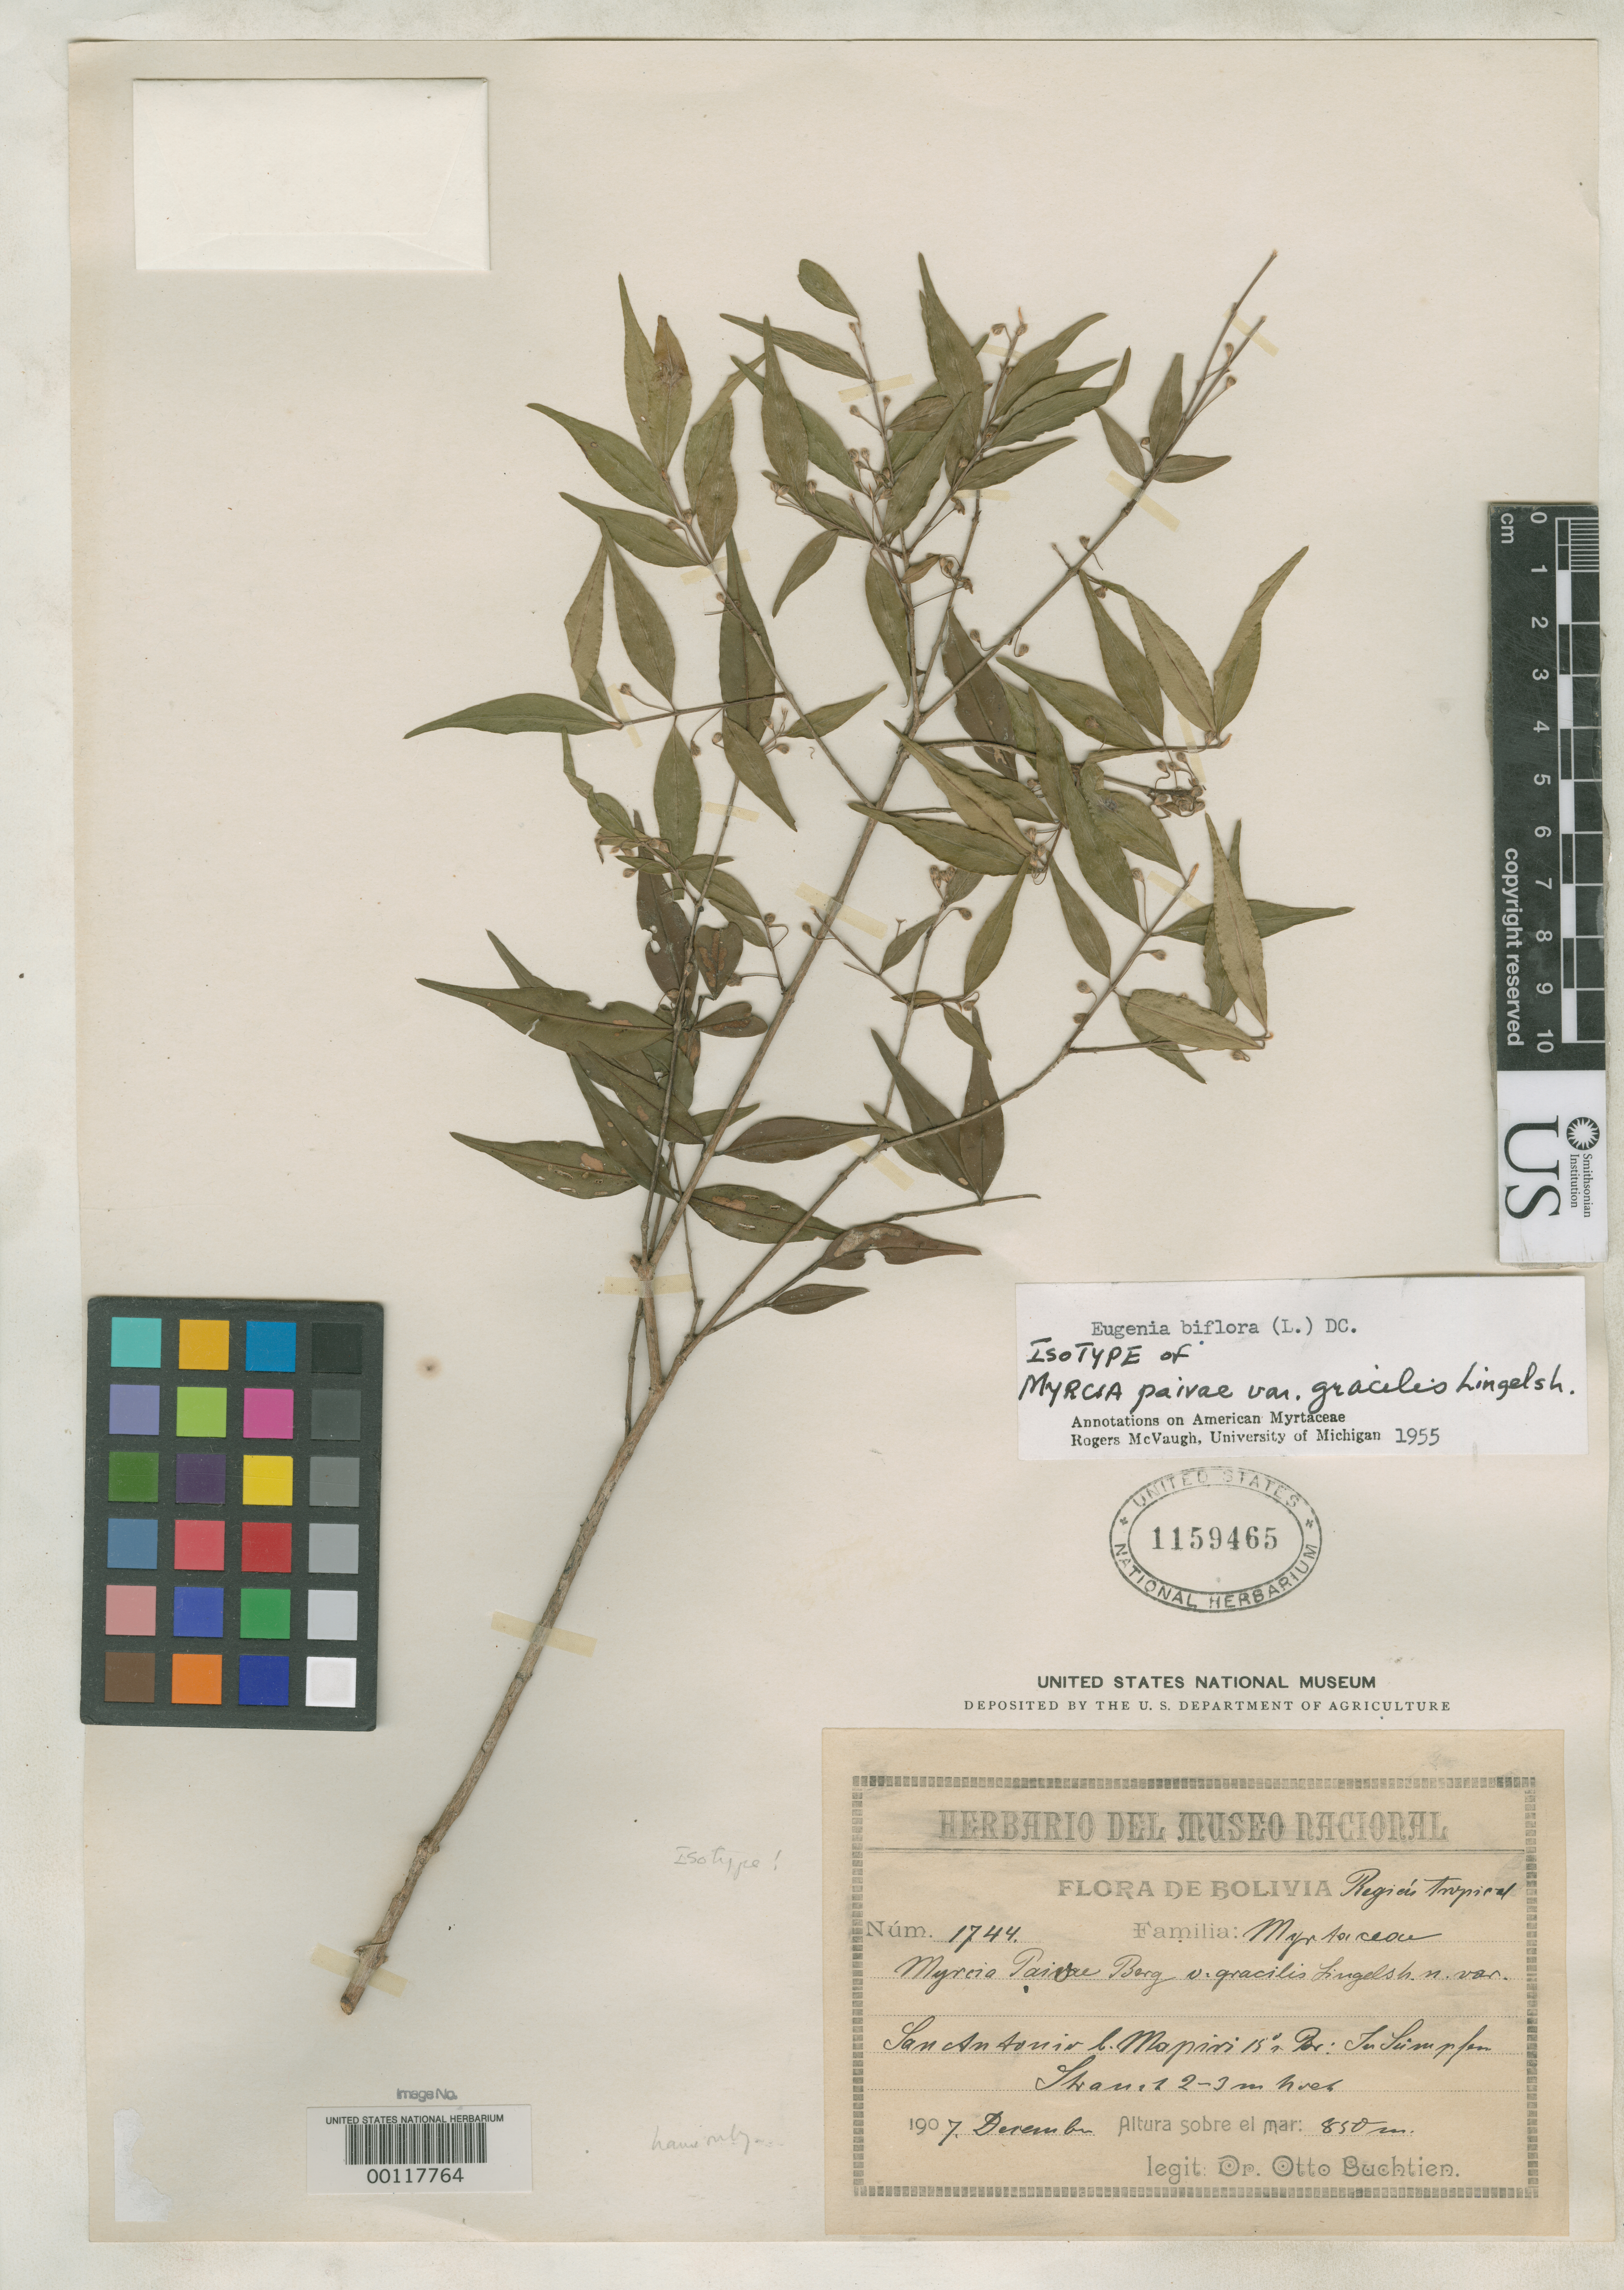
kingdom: Plantae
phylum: Tracheophyta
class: Magnoliopsida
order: Myrtales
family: Myrtaceae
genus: Myrcia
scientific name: Myrcia paivae var. gracilis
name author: Lingelsh.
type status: Isotype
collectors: O. Buchtien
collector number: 1744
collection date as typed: Dec 1907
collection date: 1907-12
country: Bolivia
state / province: La Paz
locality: Mapiri, San Antonia.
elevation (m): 850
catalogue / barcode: US 1159465